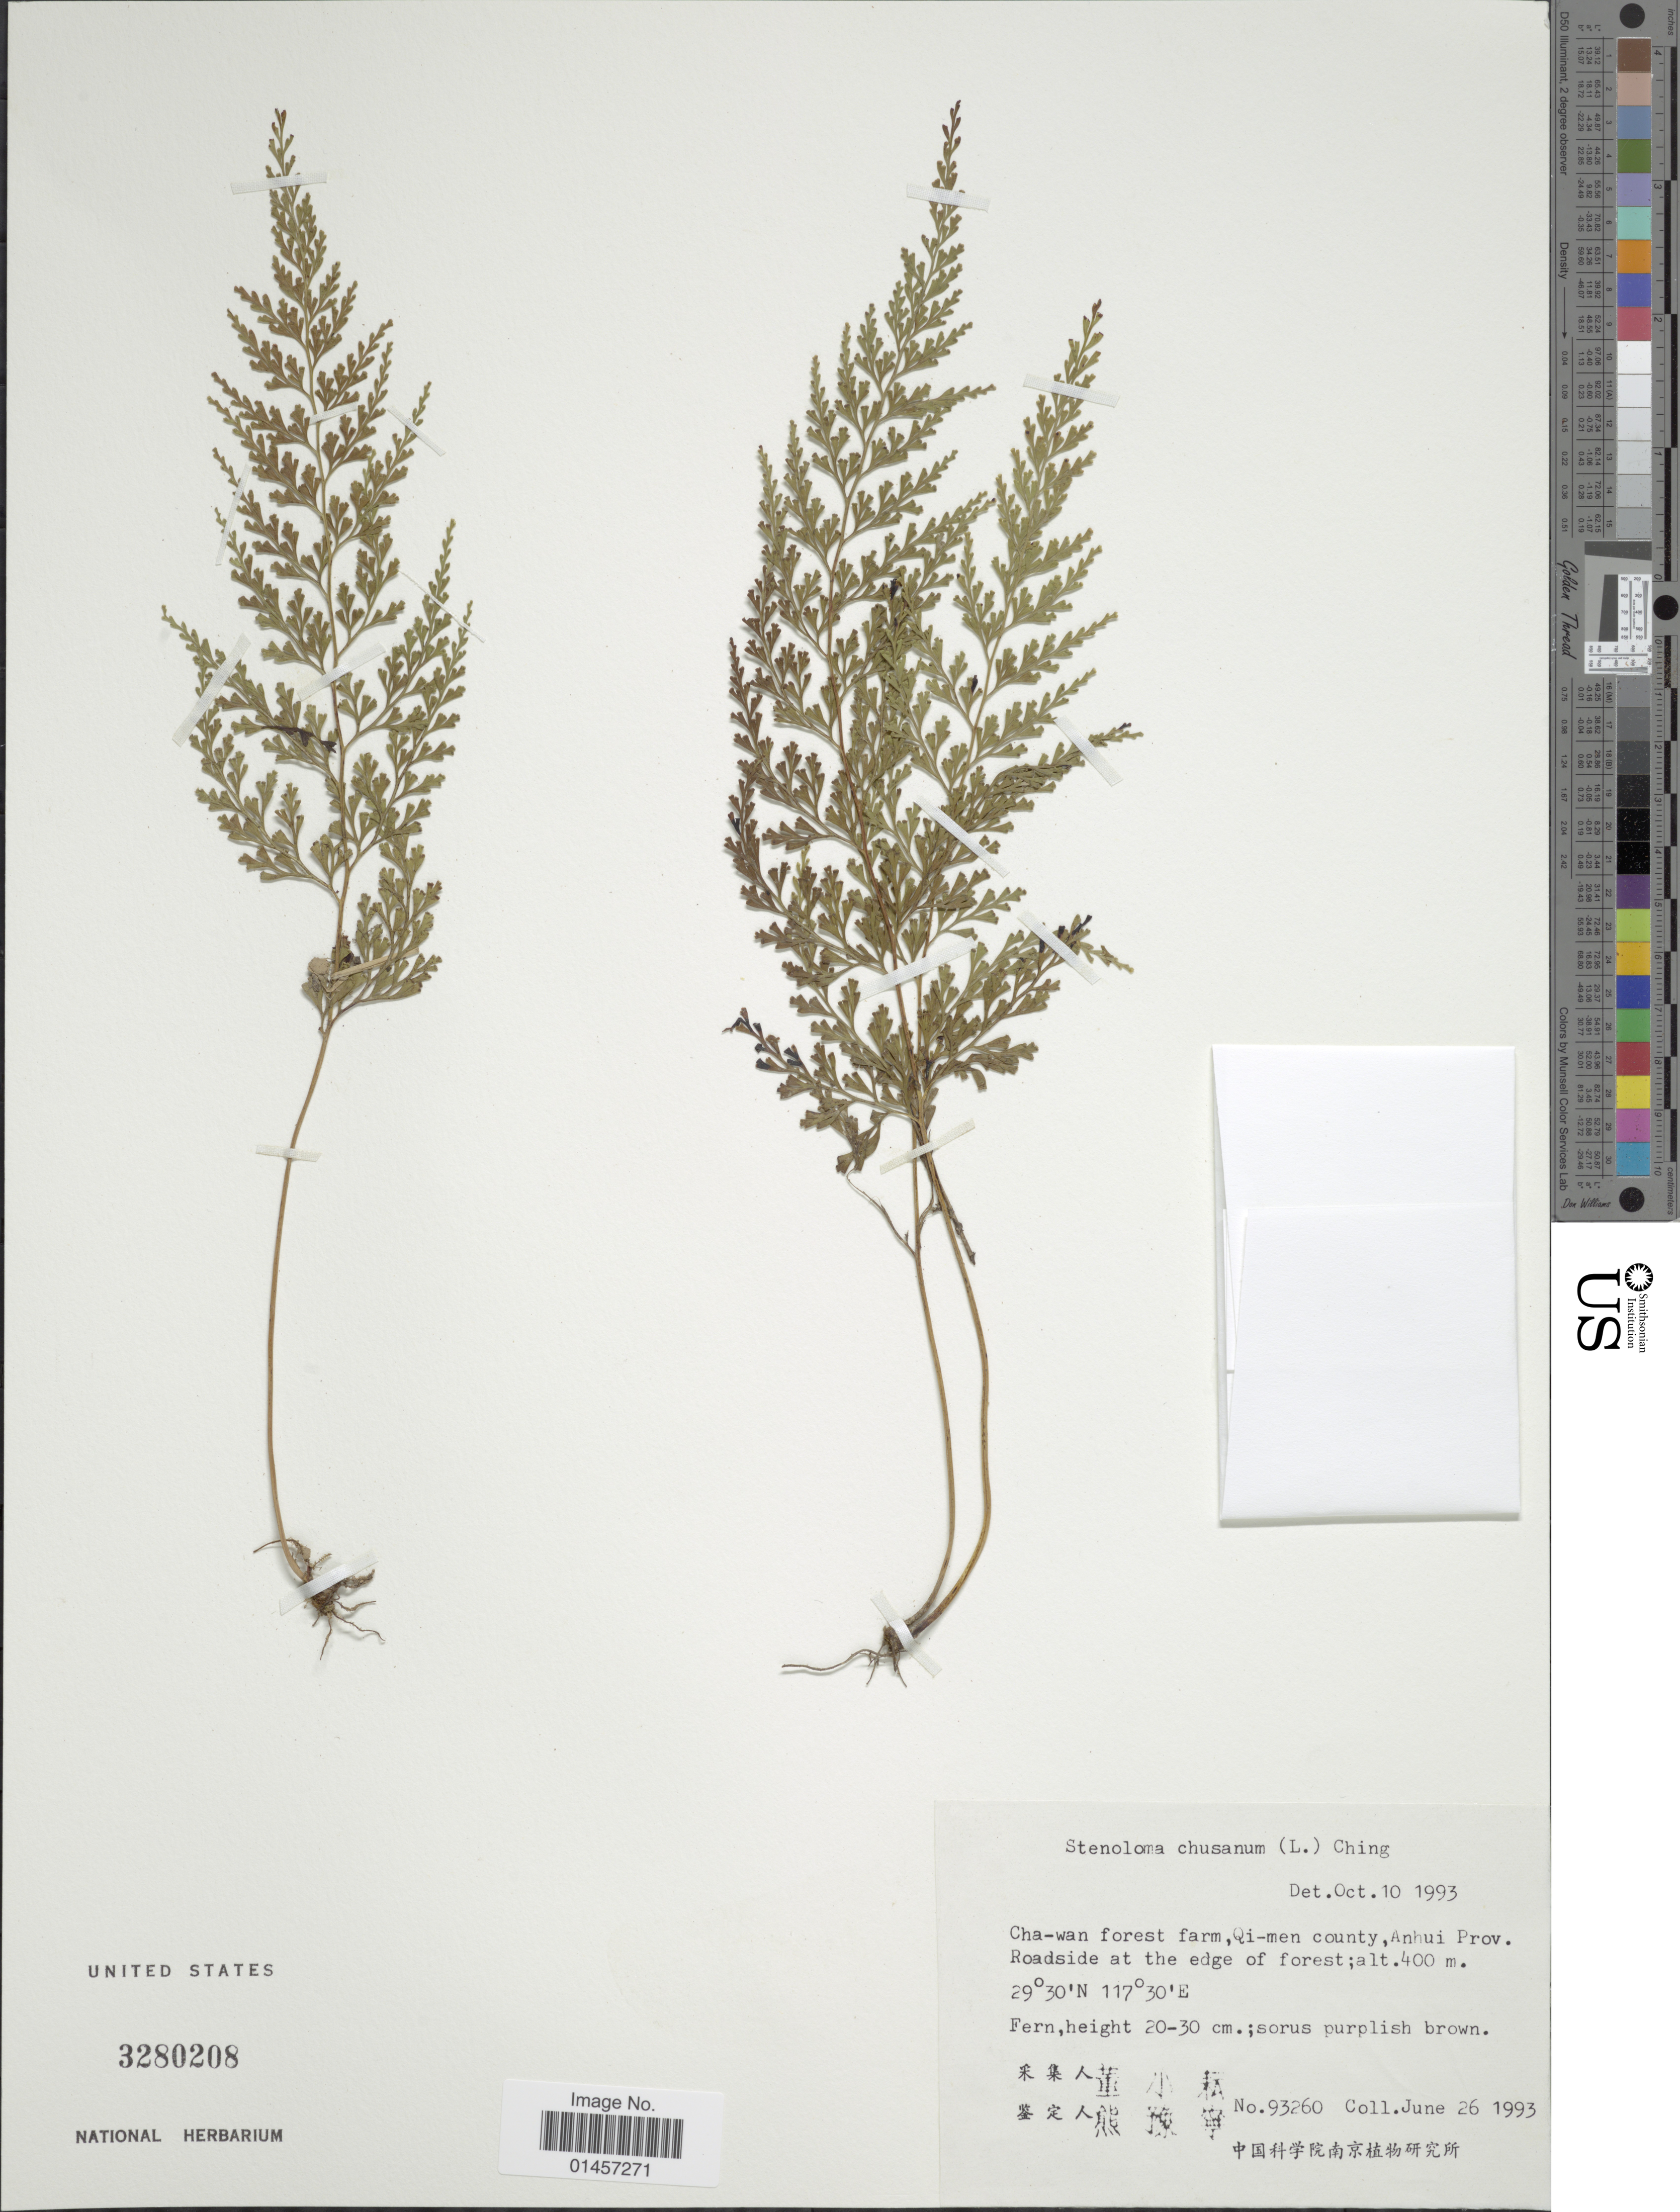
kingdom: Plantae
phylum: Tracheophyta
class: Polypodiopsida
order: Polypodiales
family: Lindsaeaceae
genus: Sphenomeris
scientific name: Sphenomeris chinensis var. chinensis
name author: (L.) Maxon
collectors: Collector illegible & Collector illegible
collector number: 93260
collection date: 1993-06-26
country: China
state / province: Anhui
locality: Cha-Wan Forest farm, Qi-men county, Anhui prov. Roadside at the edge of forest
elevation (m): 400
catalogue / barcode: US 3280208